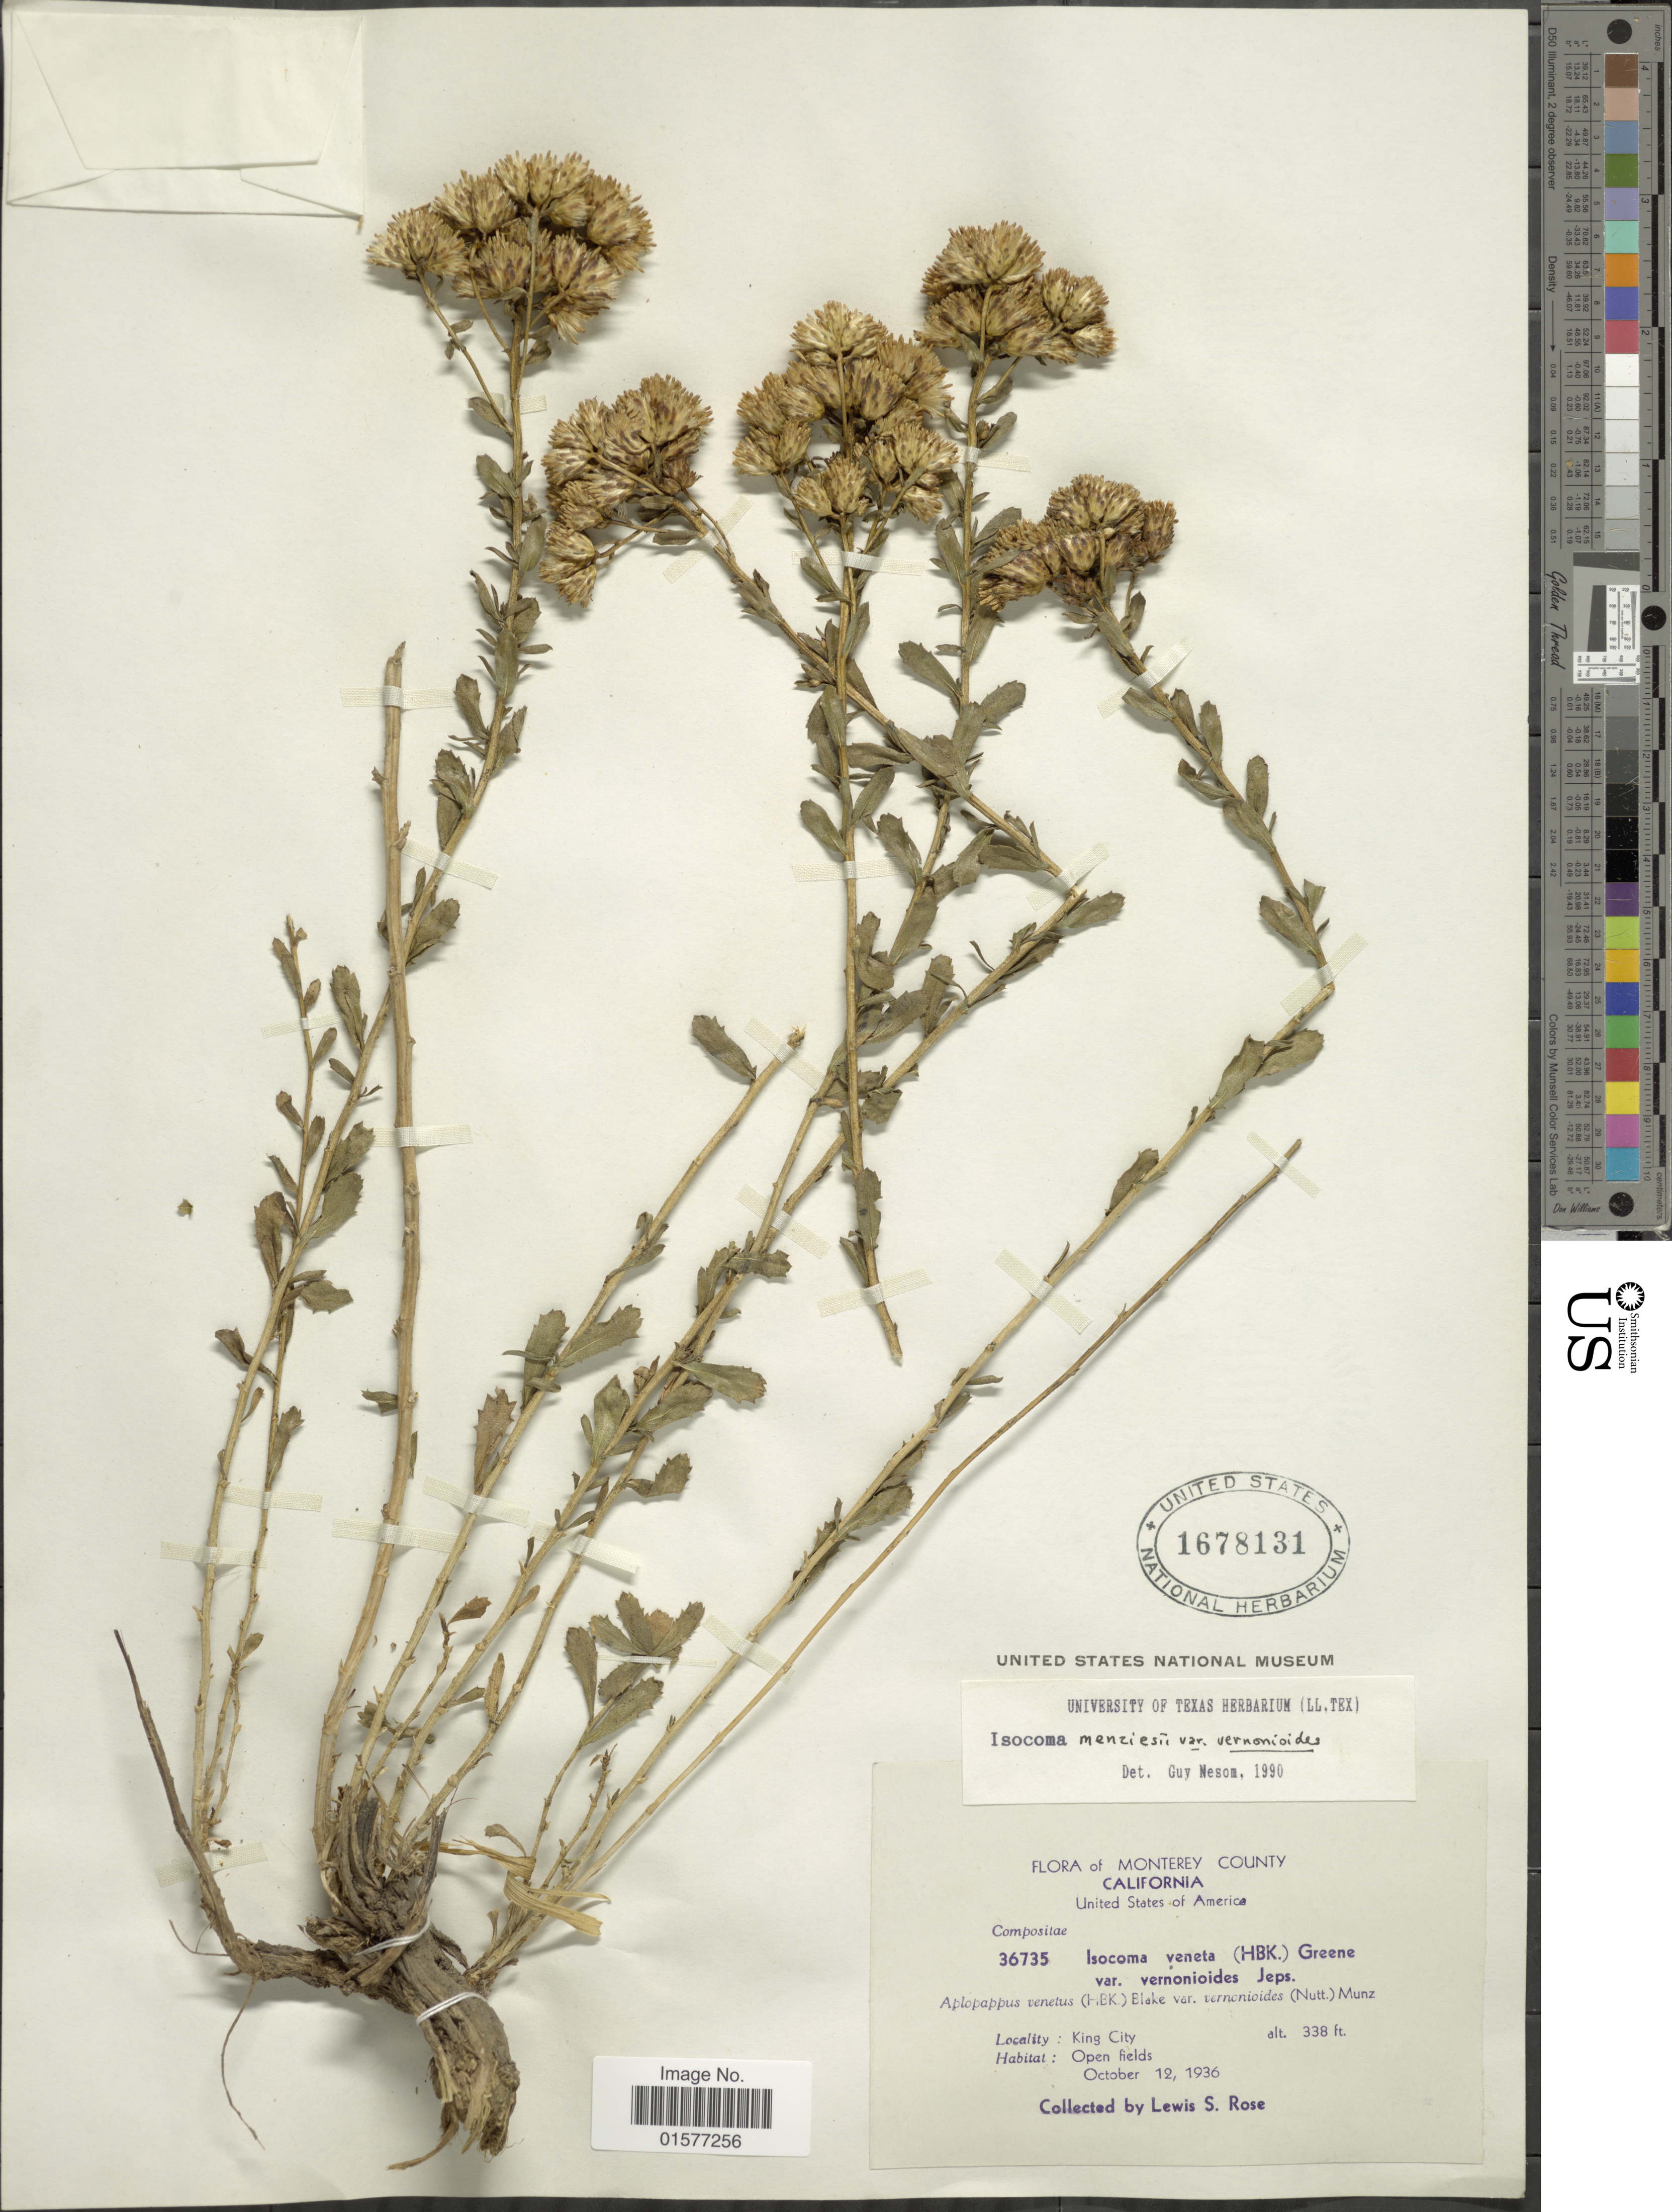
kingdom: Plantae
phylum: Tracheophyta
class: Magnoliopsida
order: Asterales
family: Asteraceae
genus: Isocoma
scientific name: Isocoma menziesii var. vernonioides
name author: (Nutt.) G.L. Nesom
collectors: L. S. Rose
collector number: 36735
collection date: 1936-10-12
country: United States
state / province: California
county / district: Monterey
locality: Monterey County, King City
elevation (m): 103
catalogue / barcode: US 1678131